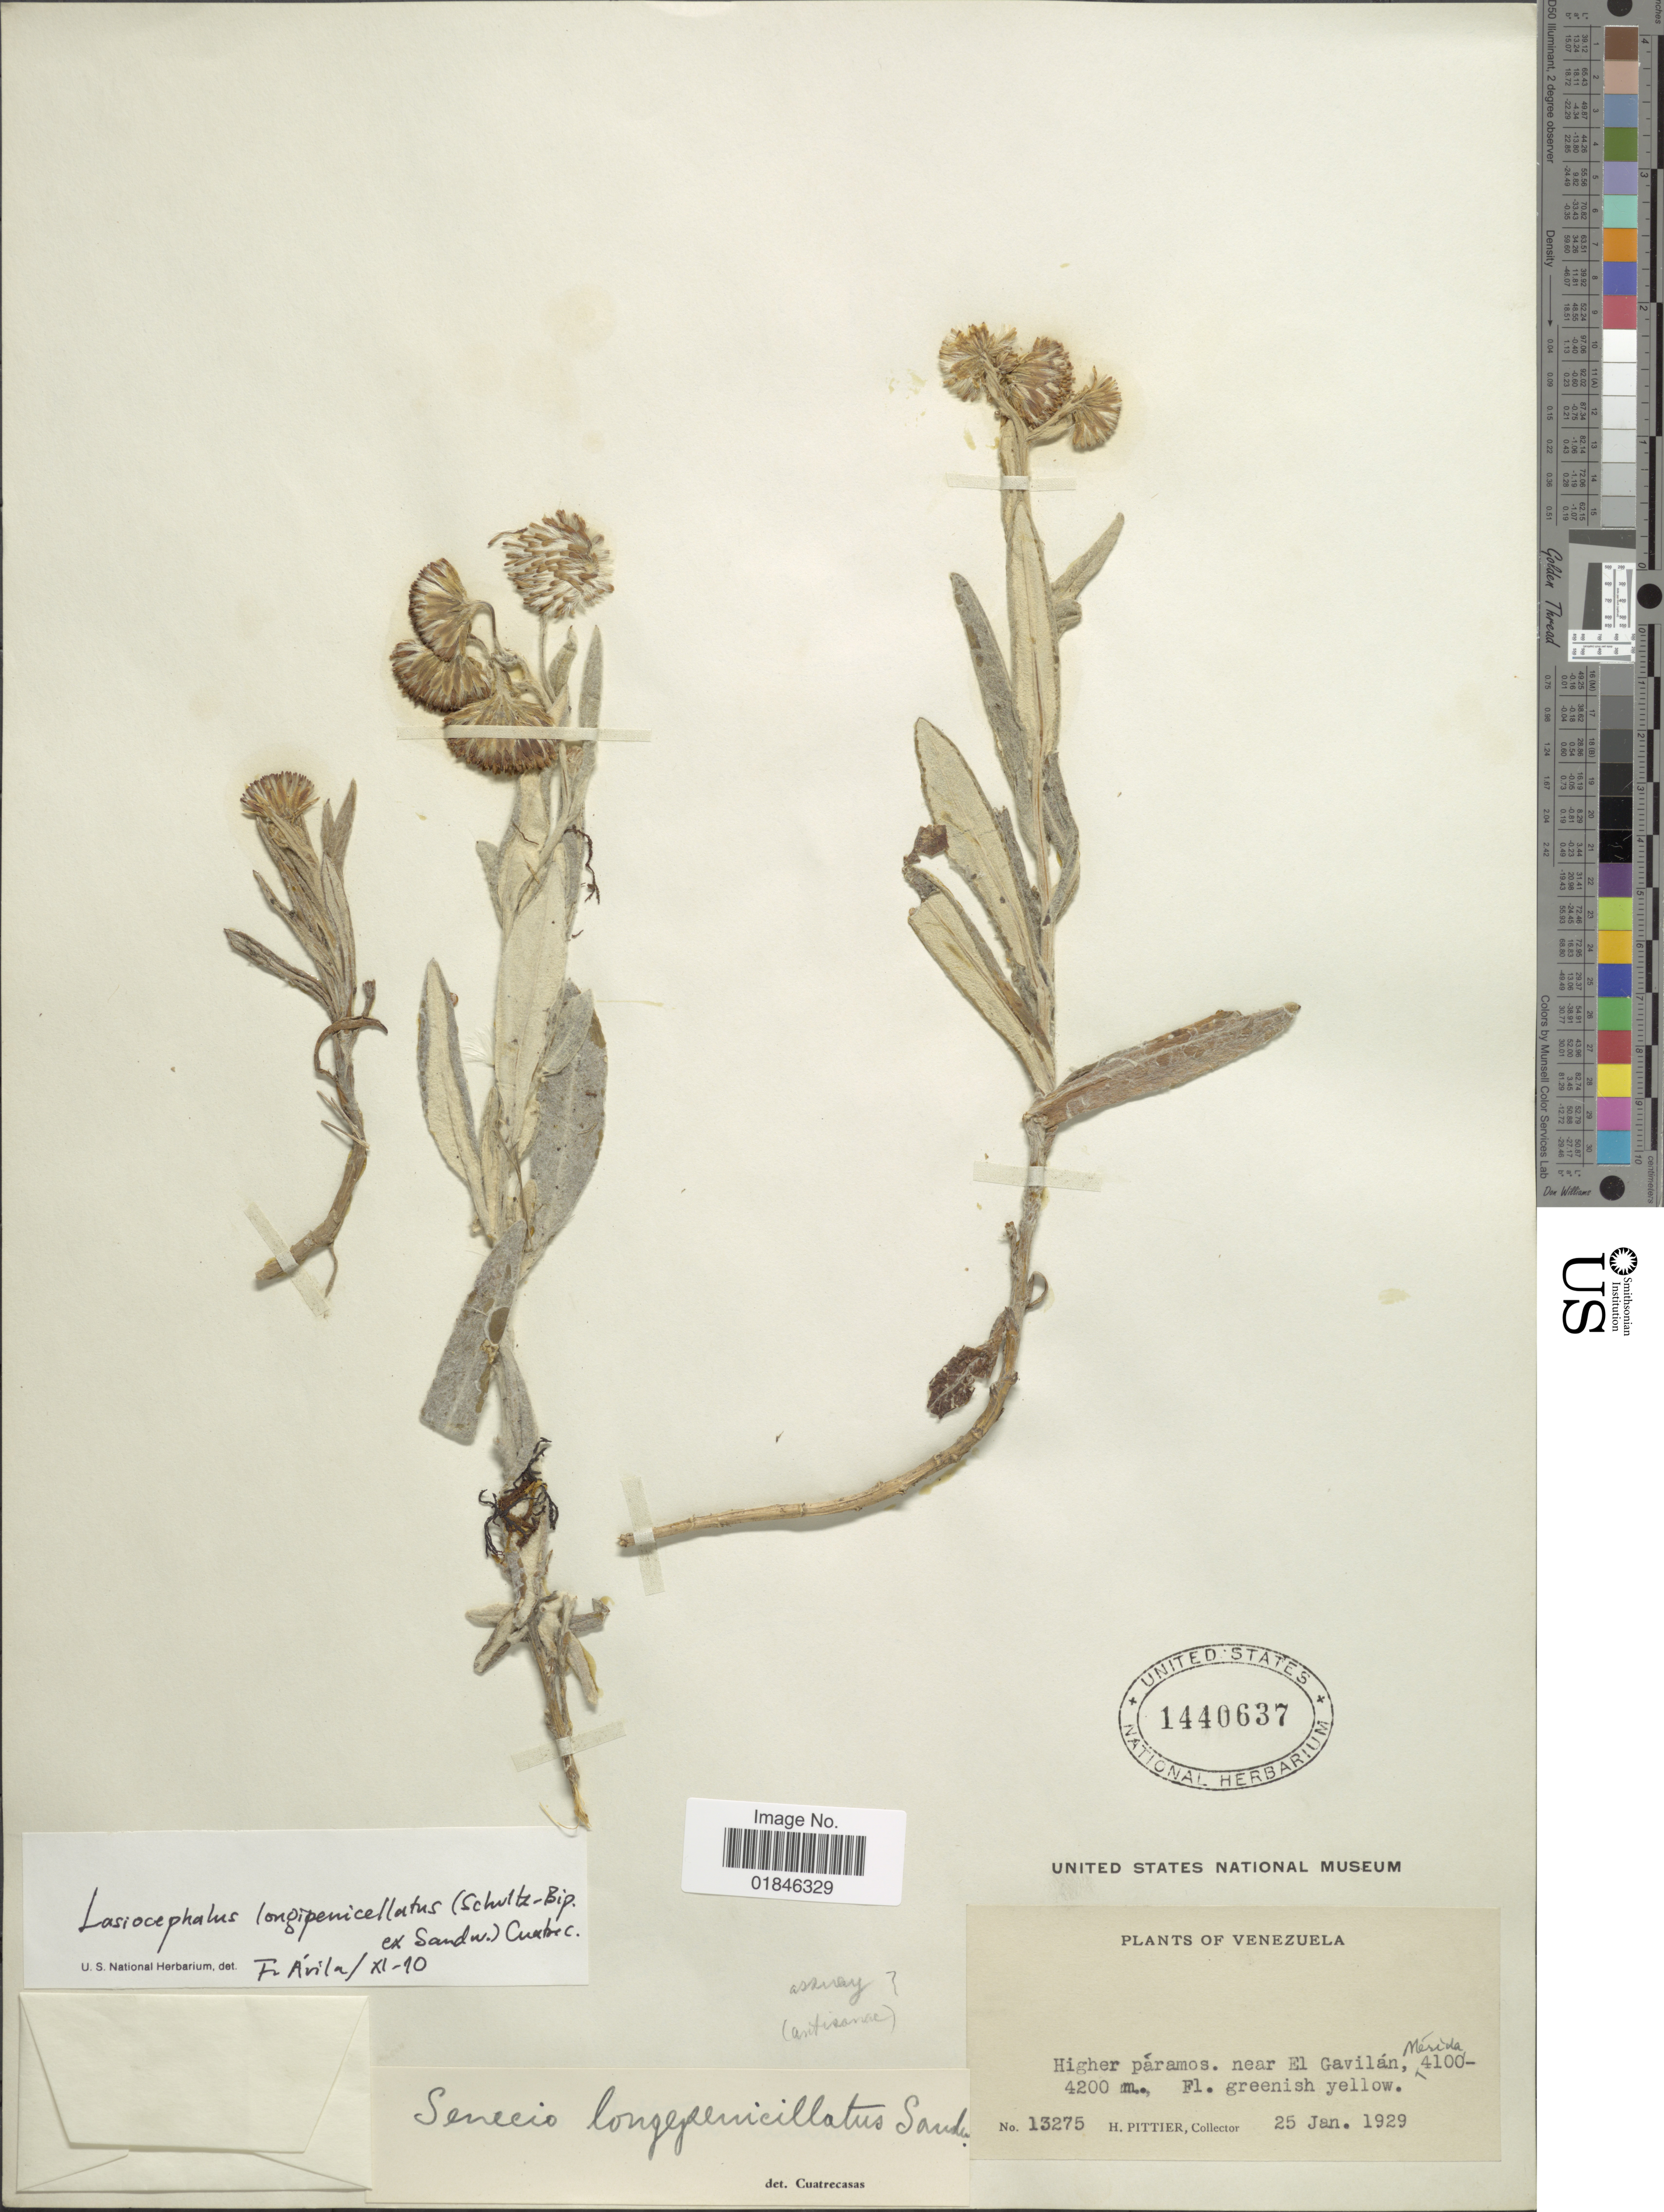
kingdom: Plantae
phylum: Tracheophyta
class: Magnoliopsida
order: Asterales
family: Asteraceae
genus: Senecio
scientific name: Senecio longepenicillatus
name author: Sch. Bip. ex Sandw.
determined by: Salomon, Luciana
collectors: H. F. Pittier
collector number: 13275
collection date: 1929-01-25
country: Venezuela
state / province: Mérida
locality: Higher paramos, near El Gavilan, Merida.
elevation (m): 4100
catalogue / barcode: US 1440637